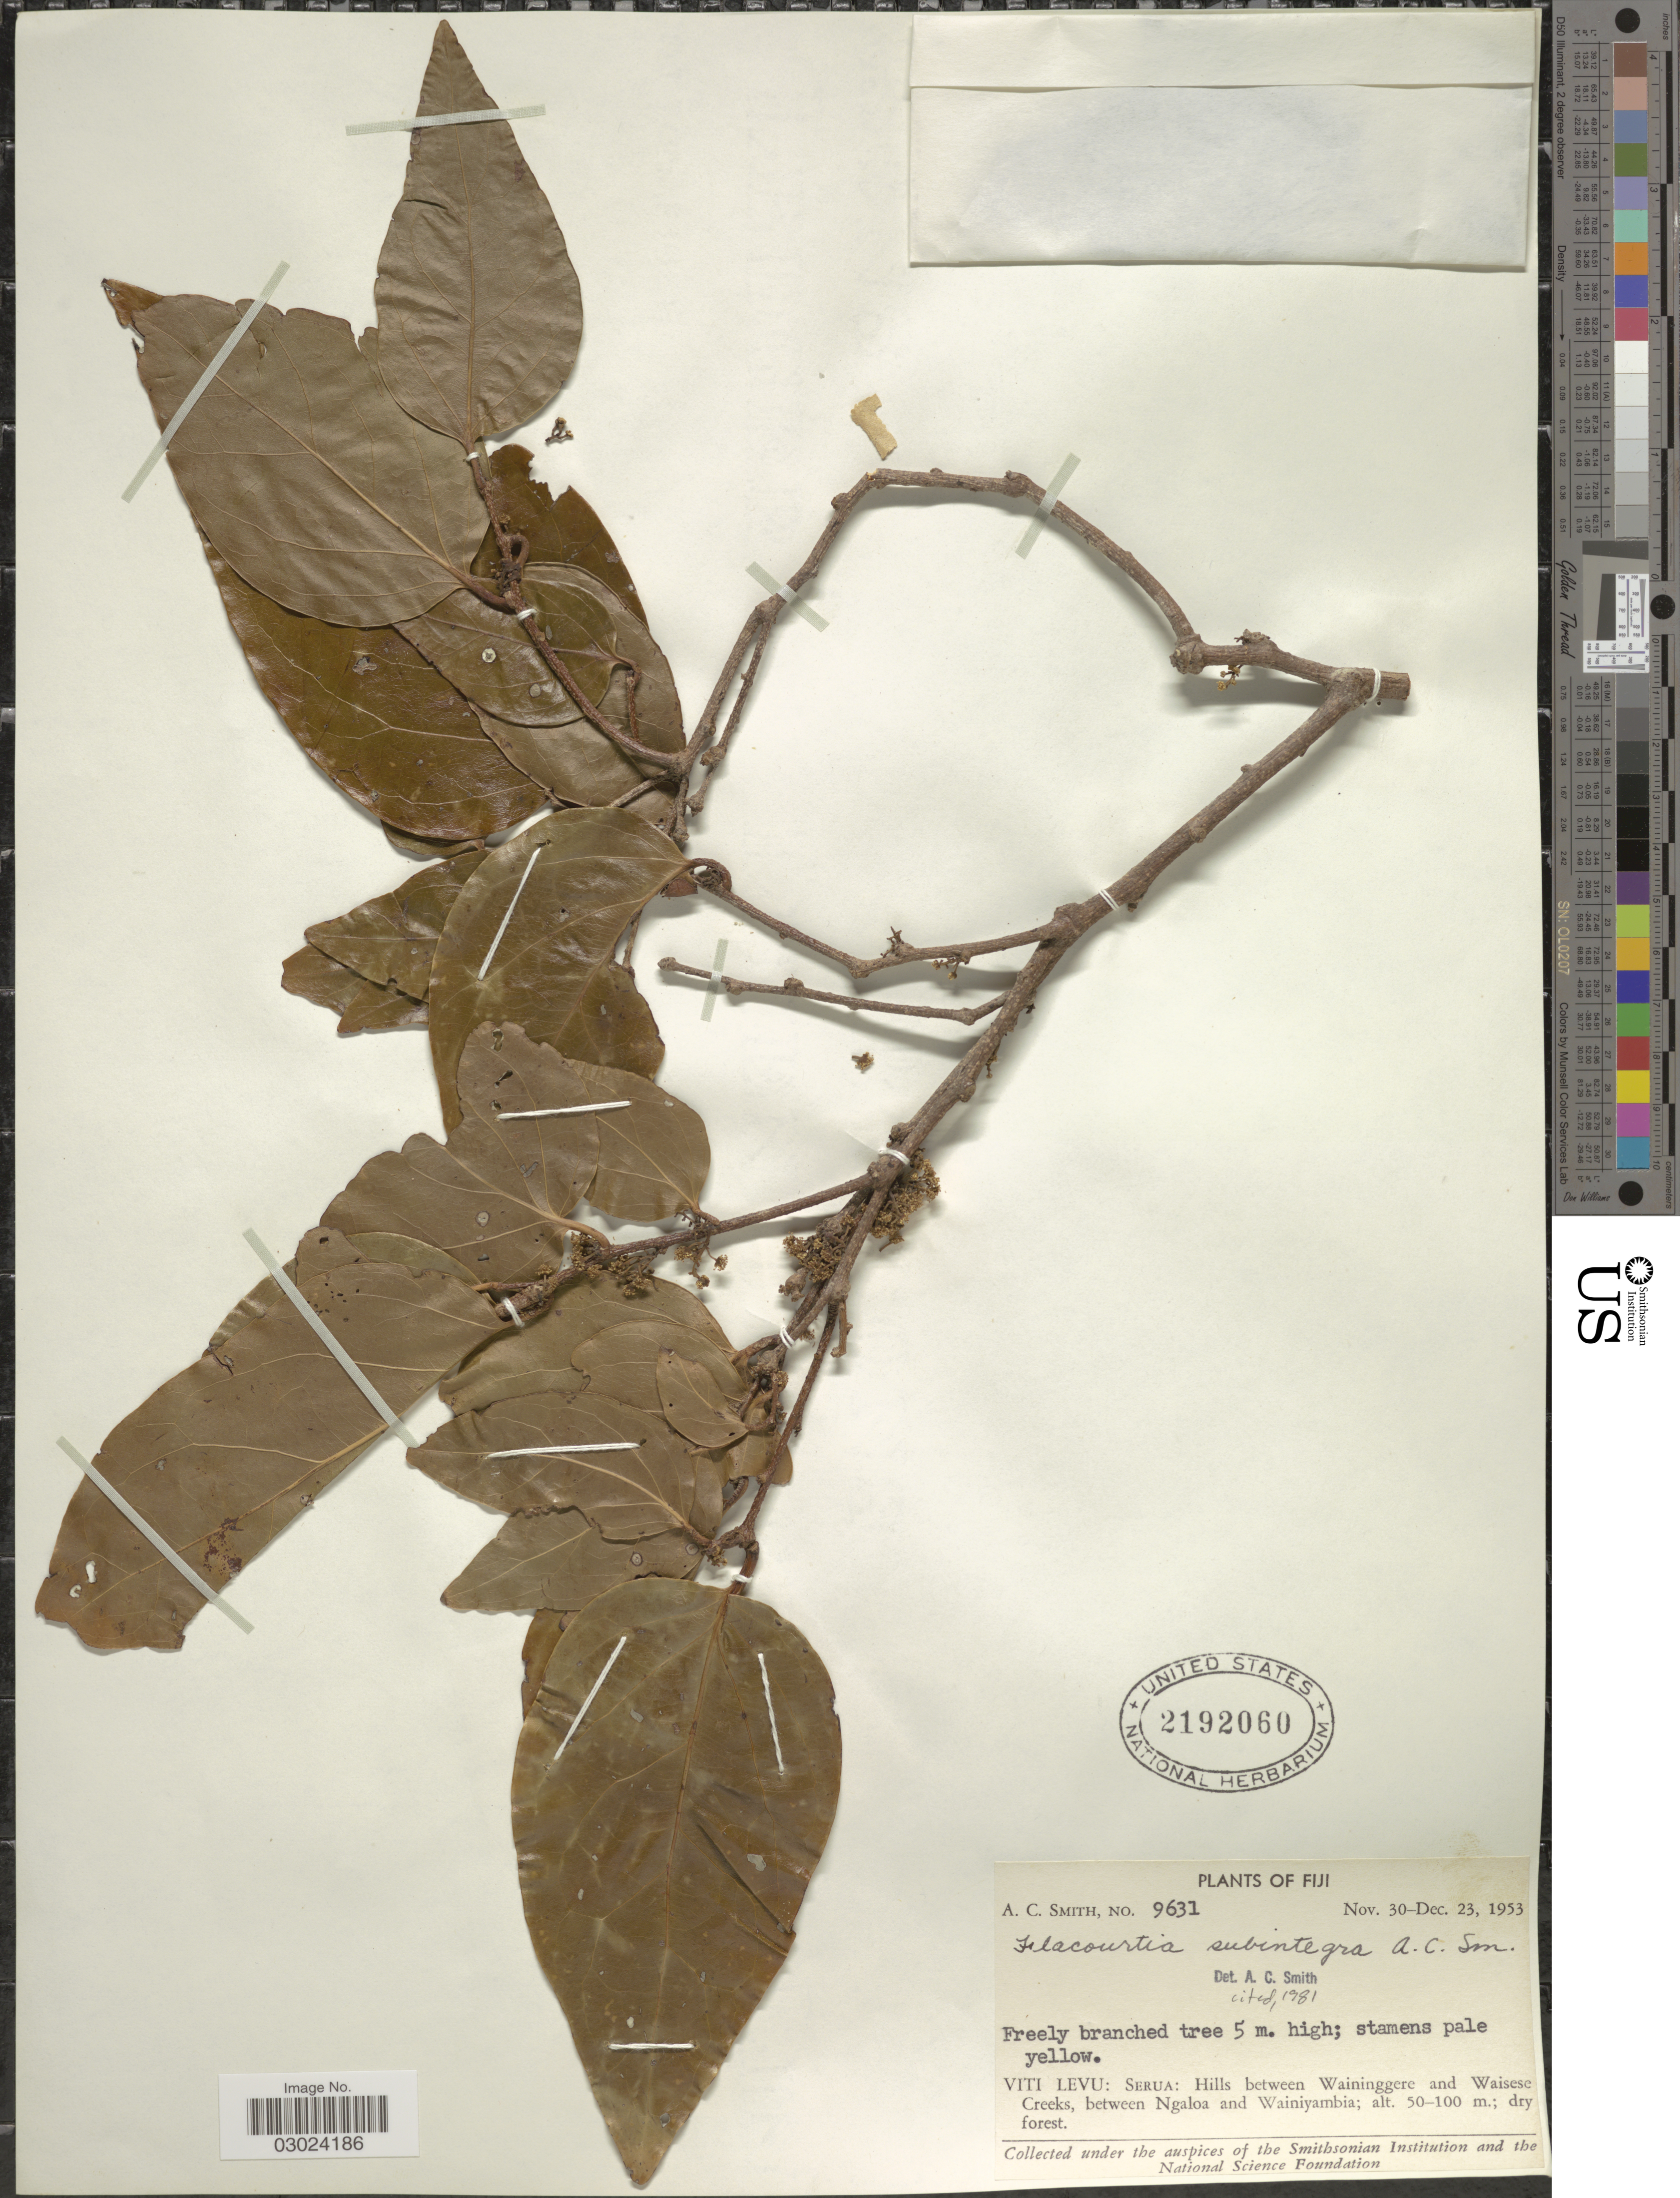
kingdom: Plantae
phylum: Tracheophyta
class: Magnoliopsida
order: Malpighiales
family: Salicaceae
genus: Flacourtia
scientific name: Flacourtia subintegra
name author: A.C. Sm.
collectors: A. C. Smith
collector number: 9631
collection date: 1953-11-30/1953-12-23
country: Fiji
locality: Viti Levu: Serua: Hills between Waininggere and Waisese Creeks, between Ngaloa and Wainiyambia.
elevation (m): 50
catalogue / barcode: US 2192060